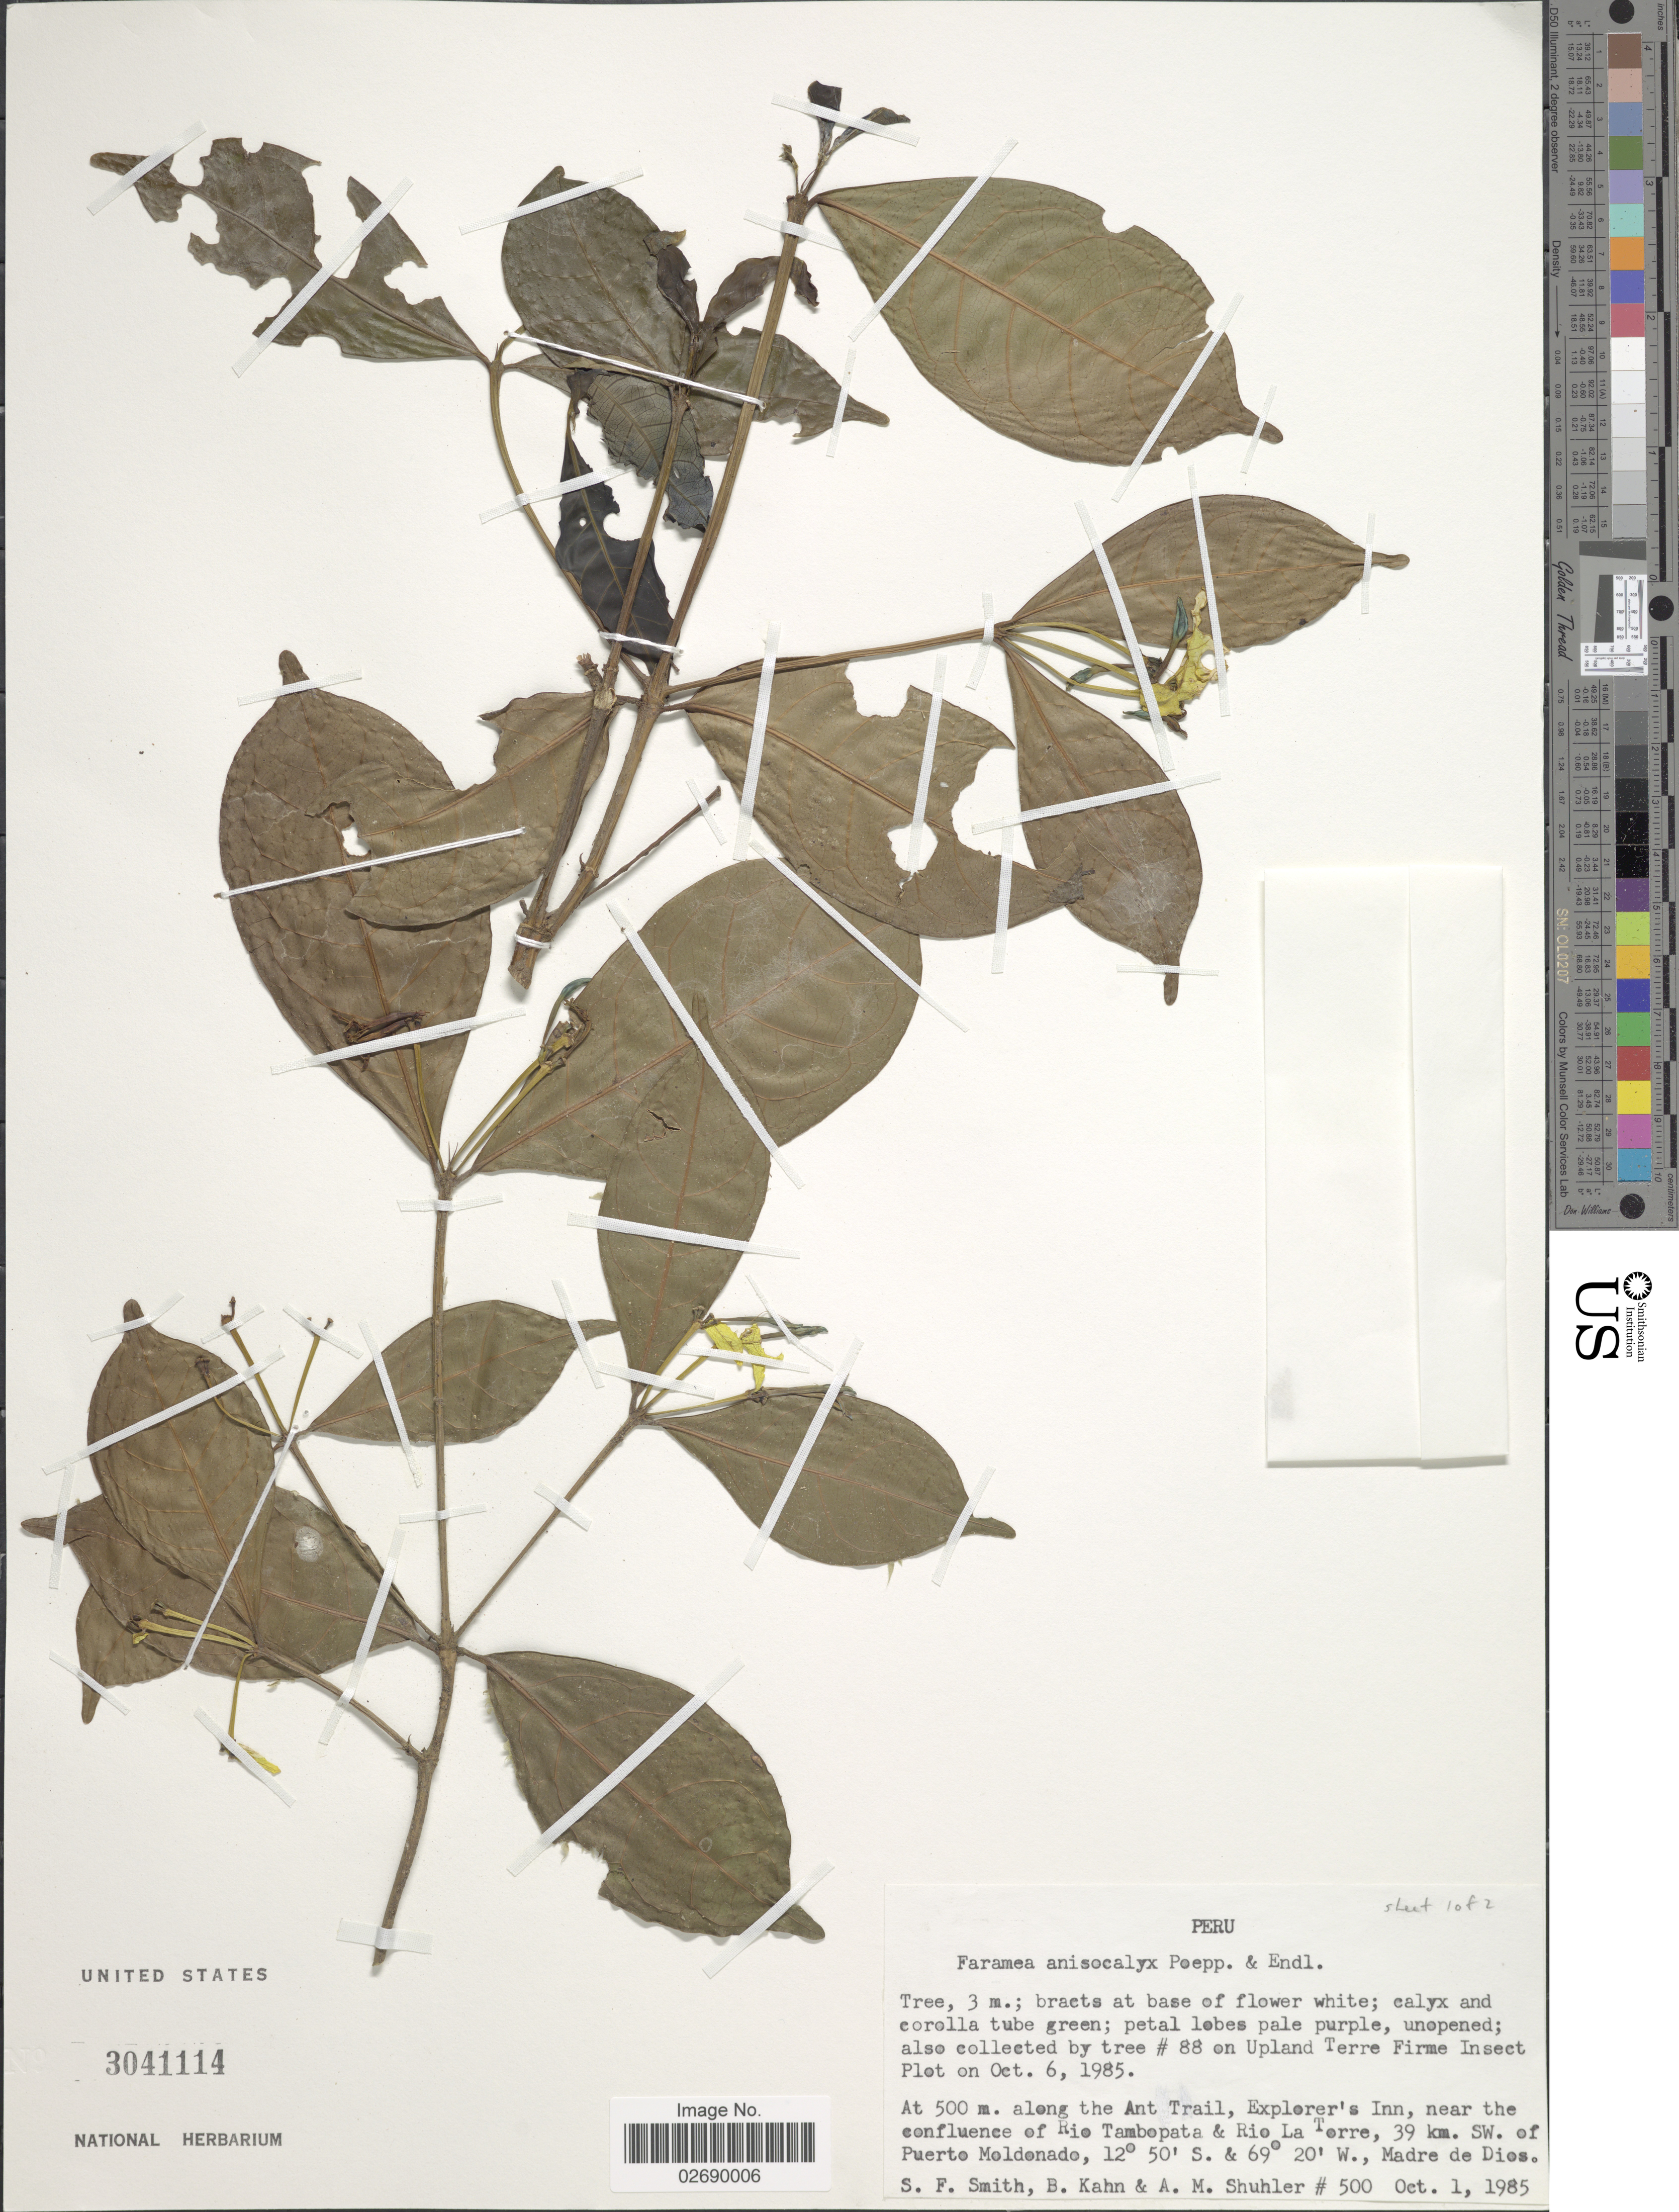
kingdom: Plantae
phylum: Tracheophyta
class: Magnoliopsida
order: Gentianales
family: Rubiaceae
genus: Faramea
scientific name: Faramea anisocalyx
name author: Poepp. & Endl.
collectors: S.F. Smith, B. Kahn & A. Shuhler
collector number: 500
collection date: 1985-10-01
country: Peru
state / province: Madre de Dios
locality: Along the Ant Trail, Explorer's Inn. near the confluence of Rio Tambopata & Rio La Torre, 39 km. SW of Puerto Moldonado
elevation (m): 500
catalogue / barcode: US 3041114